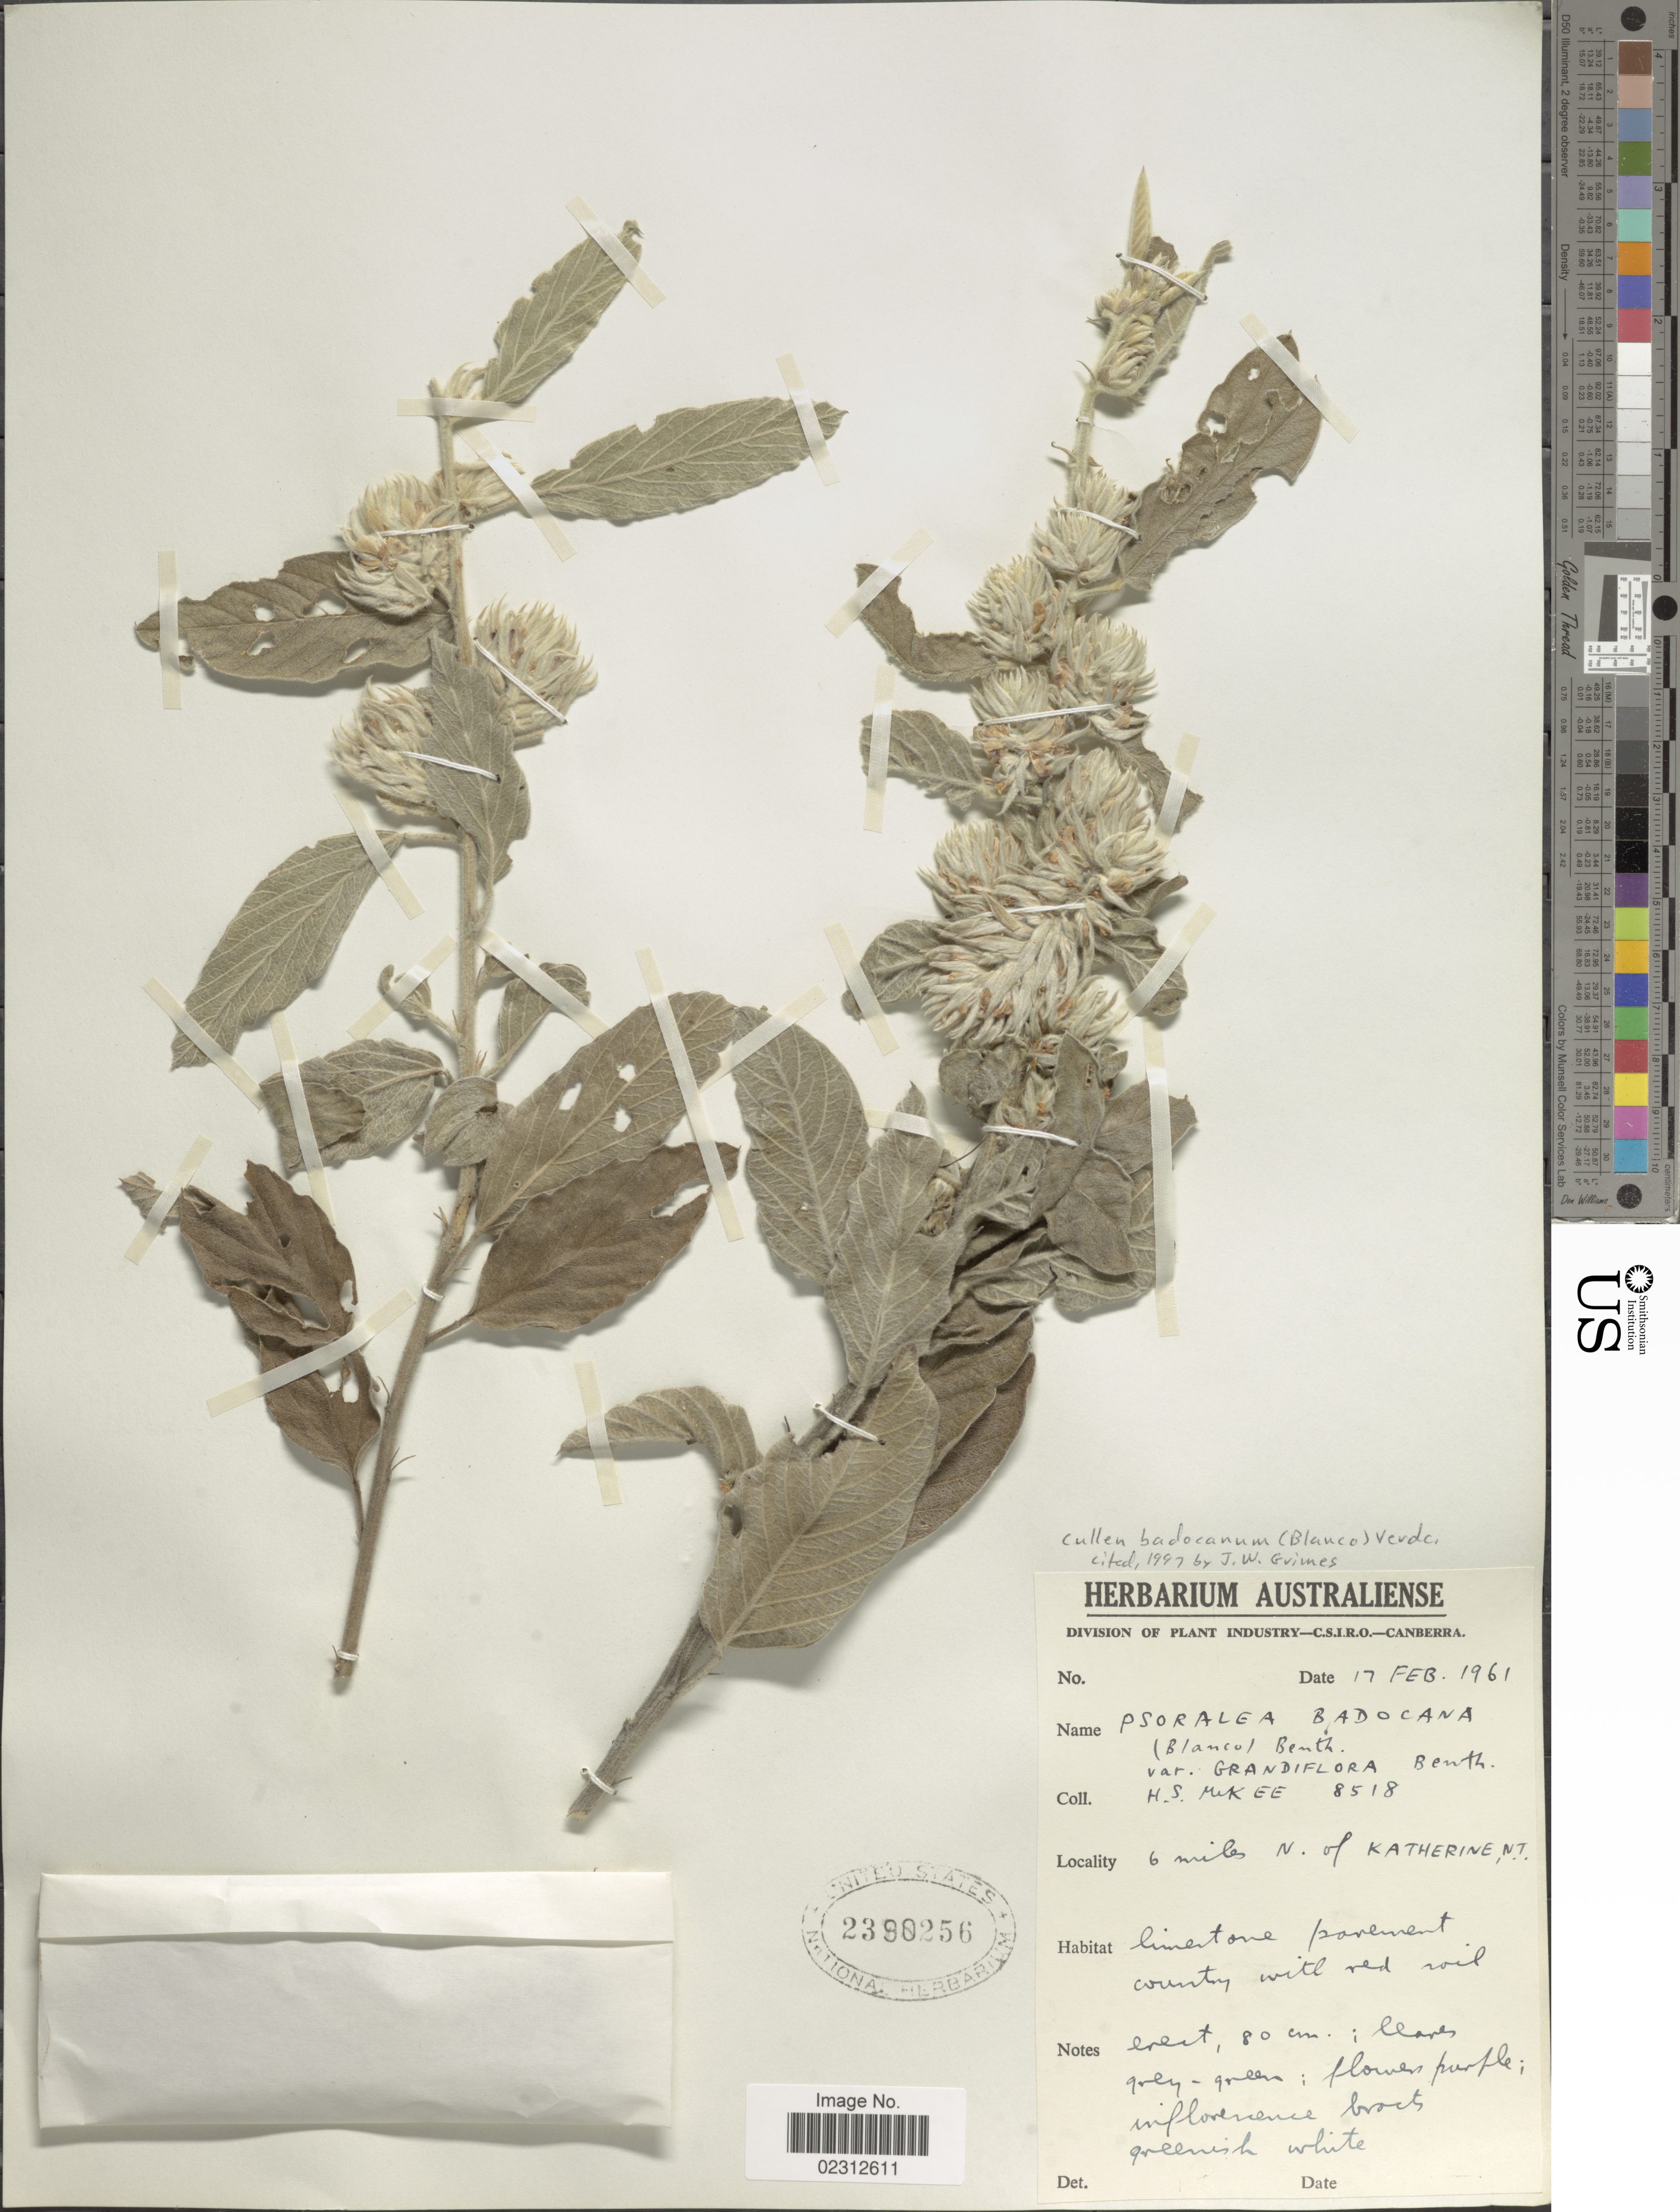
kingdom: Plantae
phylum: Tracheophyta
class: Magnoliopsida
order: Fabales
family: Fabaceae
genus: Cullen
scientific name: Cullen badocanum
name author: (Blanco) Verdc.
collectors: H. S. McKee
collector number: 8518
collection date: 1961-02-17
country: Australia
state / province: Northern Territory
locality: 6 miles N. of Katherine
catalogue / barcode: US 2390256